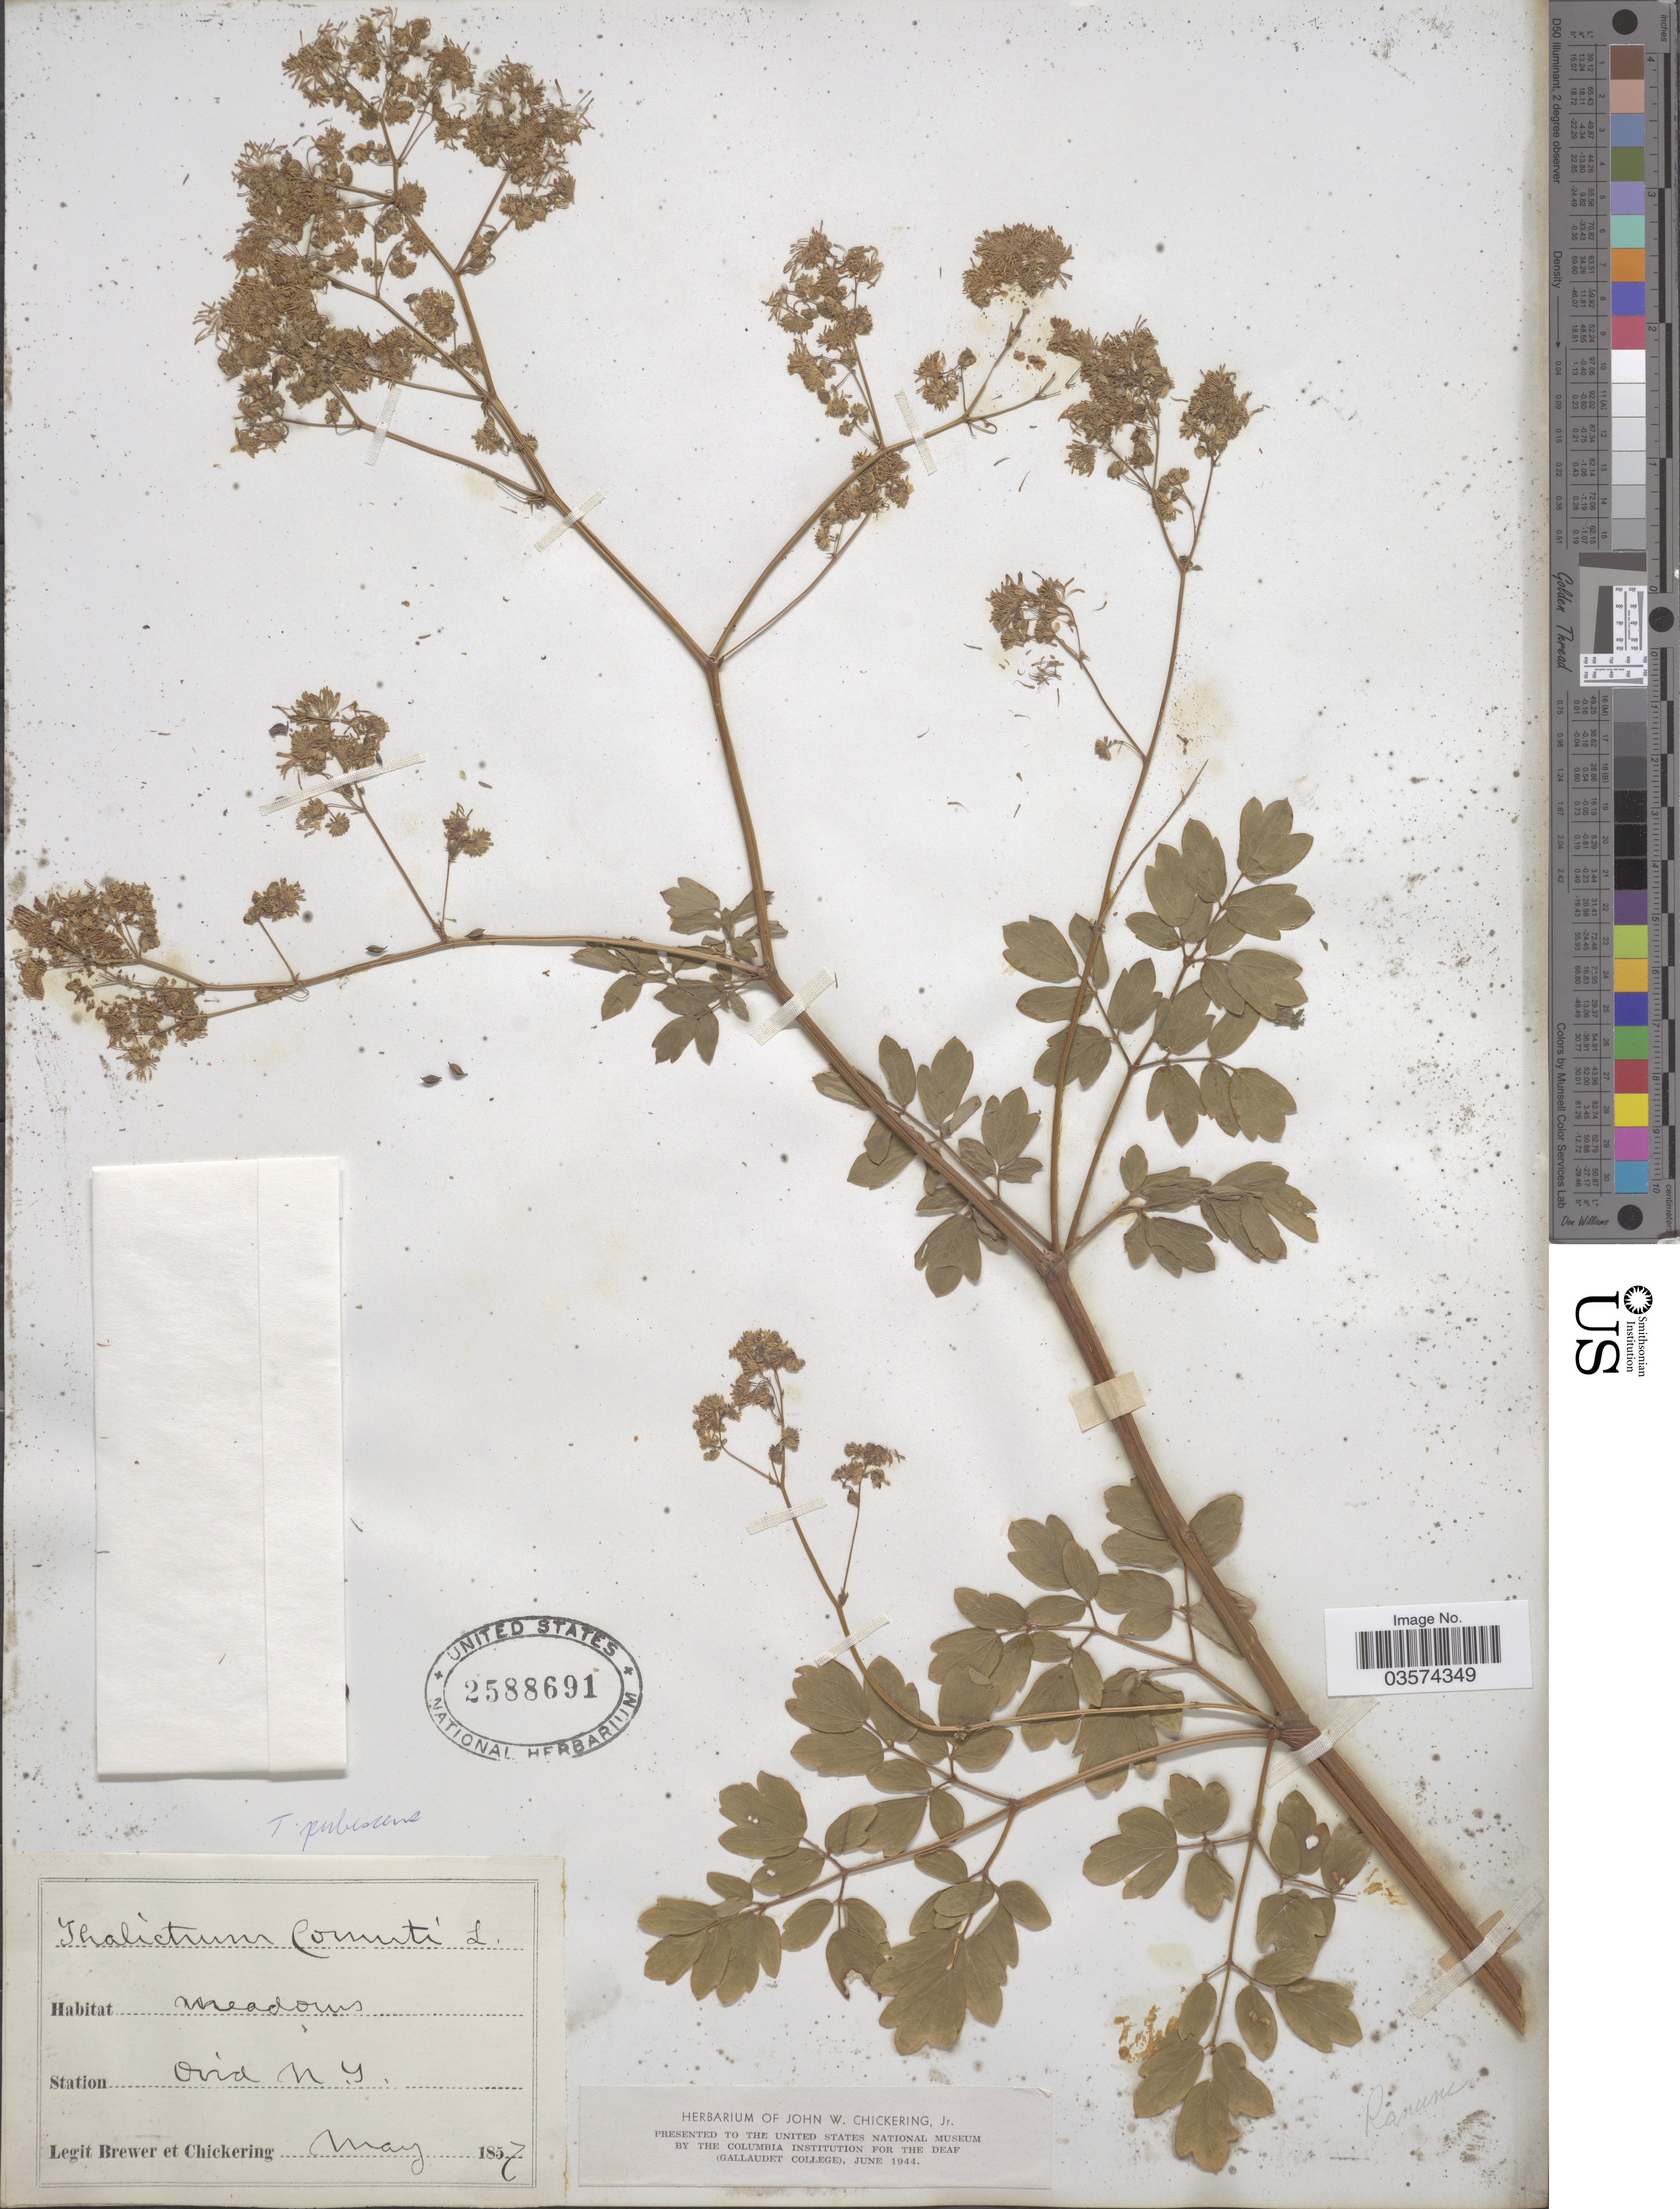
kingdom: Plantae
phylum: Tracheophyta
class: Magnoliopsida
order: Ranunculales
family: Ranunculaceae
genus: Thalictrum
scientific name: Thalictrum pubescens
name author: Pursh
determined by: Strong, Mark T., (BOT), Smithsonian Institution - National Museum of Natural History (UNITED STATES)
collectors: -. Brewer & J. Chickering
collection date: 1857-05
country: United States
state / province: New York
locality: Ovid.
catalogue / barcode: US 2588691